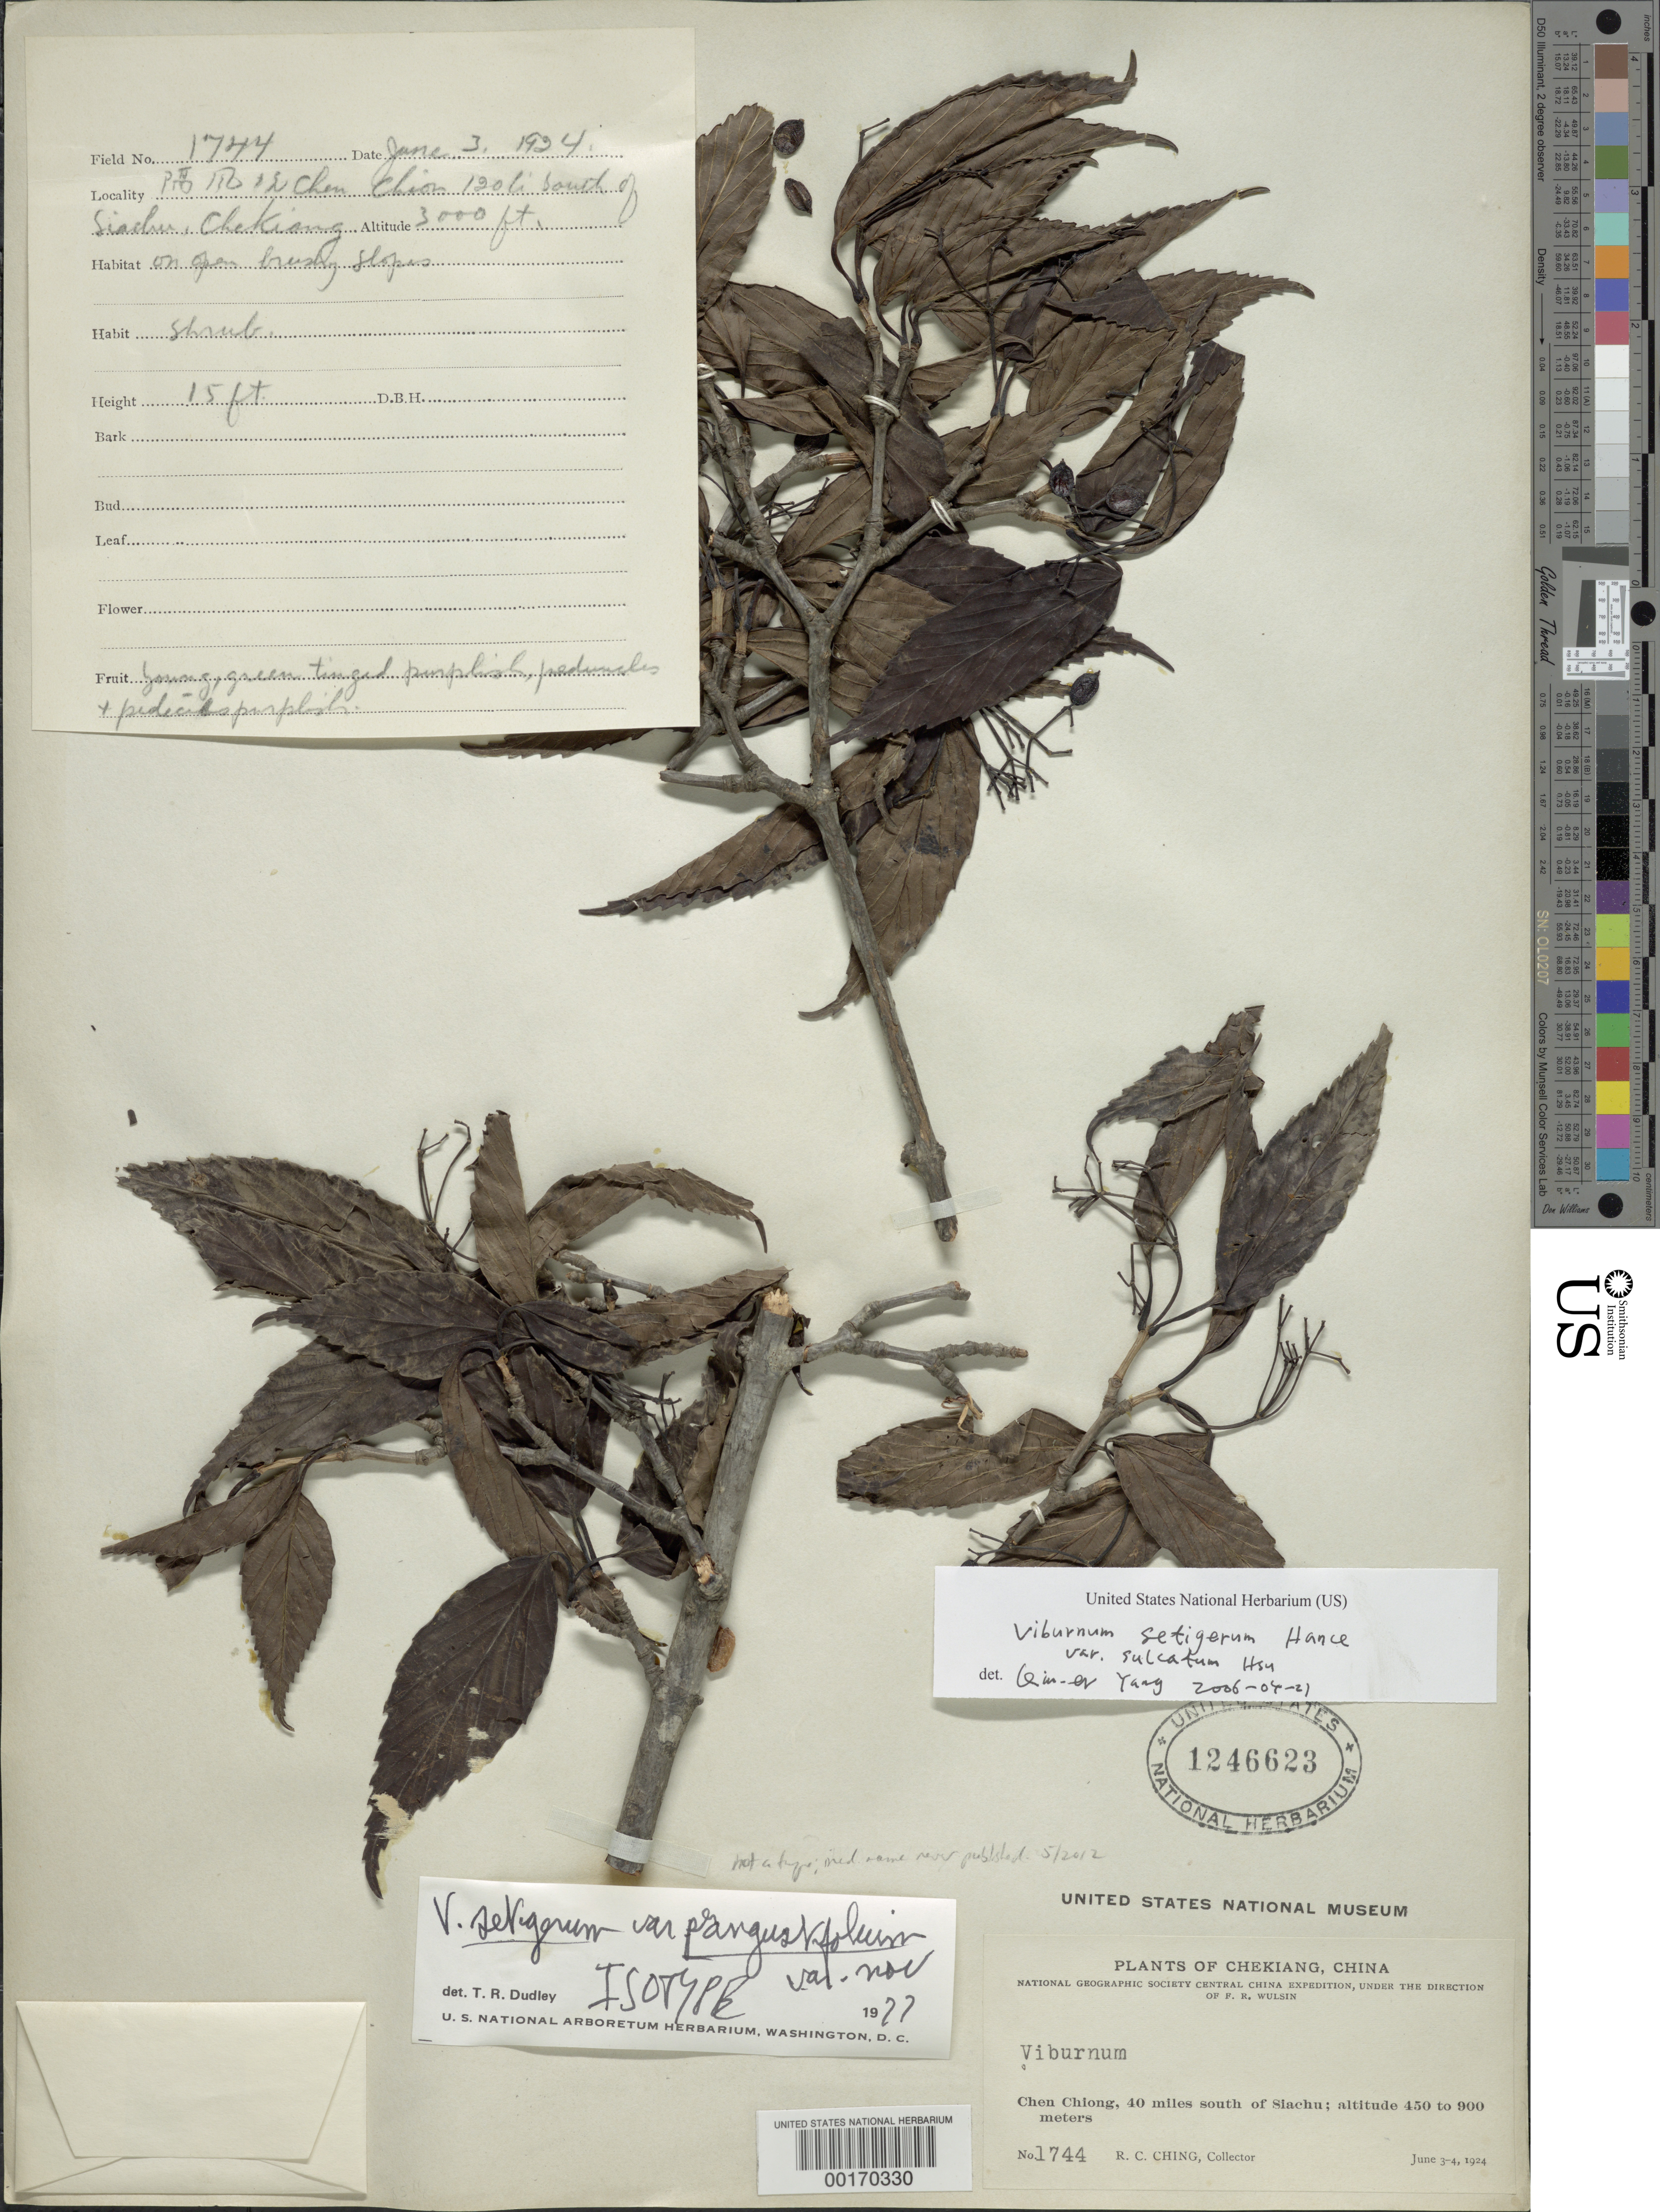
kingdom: Plantae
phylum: Tracheophyta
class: Magnoliopsida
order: Dipsacales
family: Viburnaceae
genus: Viburnum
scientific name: Viburnum sp.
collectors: R. C. Ching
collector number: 1744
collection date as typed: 03 Jun 1924 to 04 Jun 1924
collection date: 1924-06-03/1924-06-04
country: China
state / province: Zhejiang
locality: Chen chiong, 40 mi s of siachu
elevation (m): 450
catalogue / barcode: US 1246623